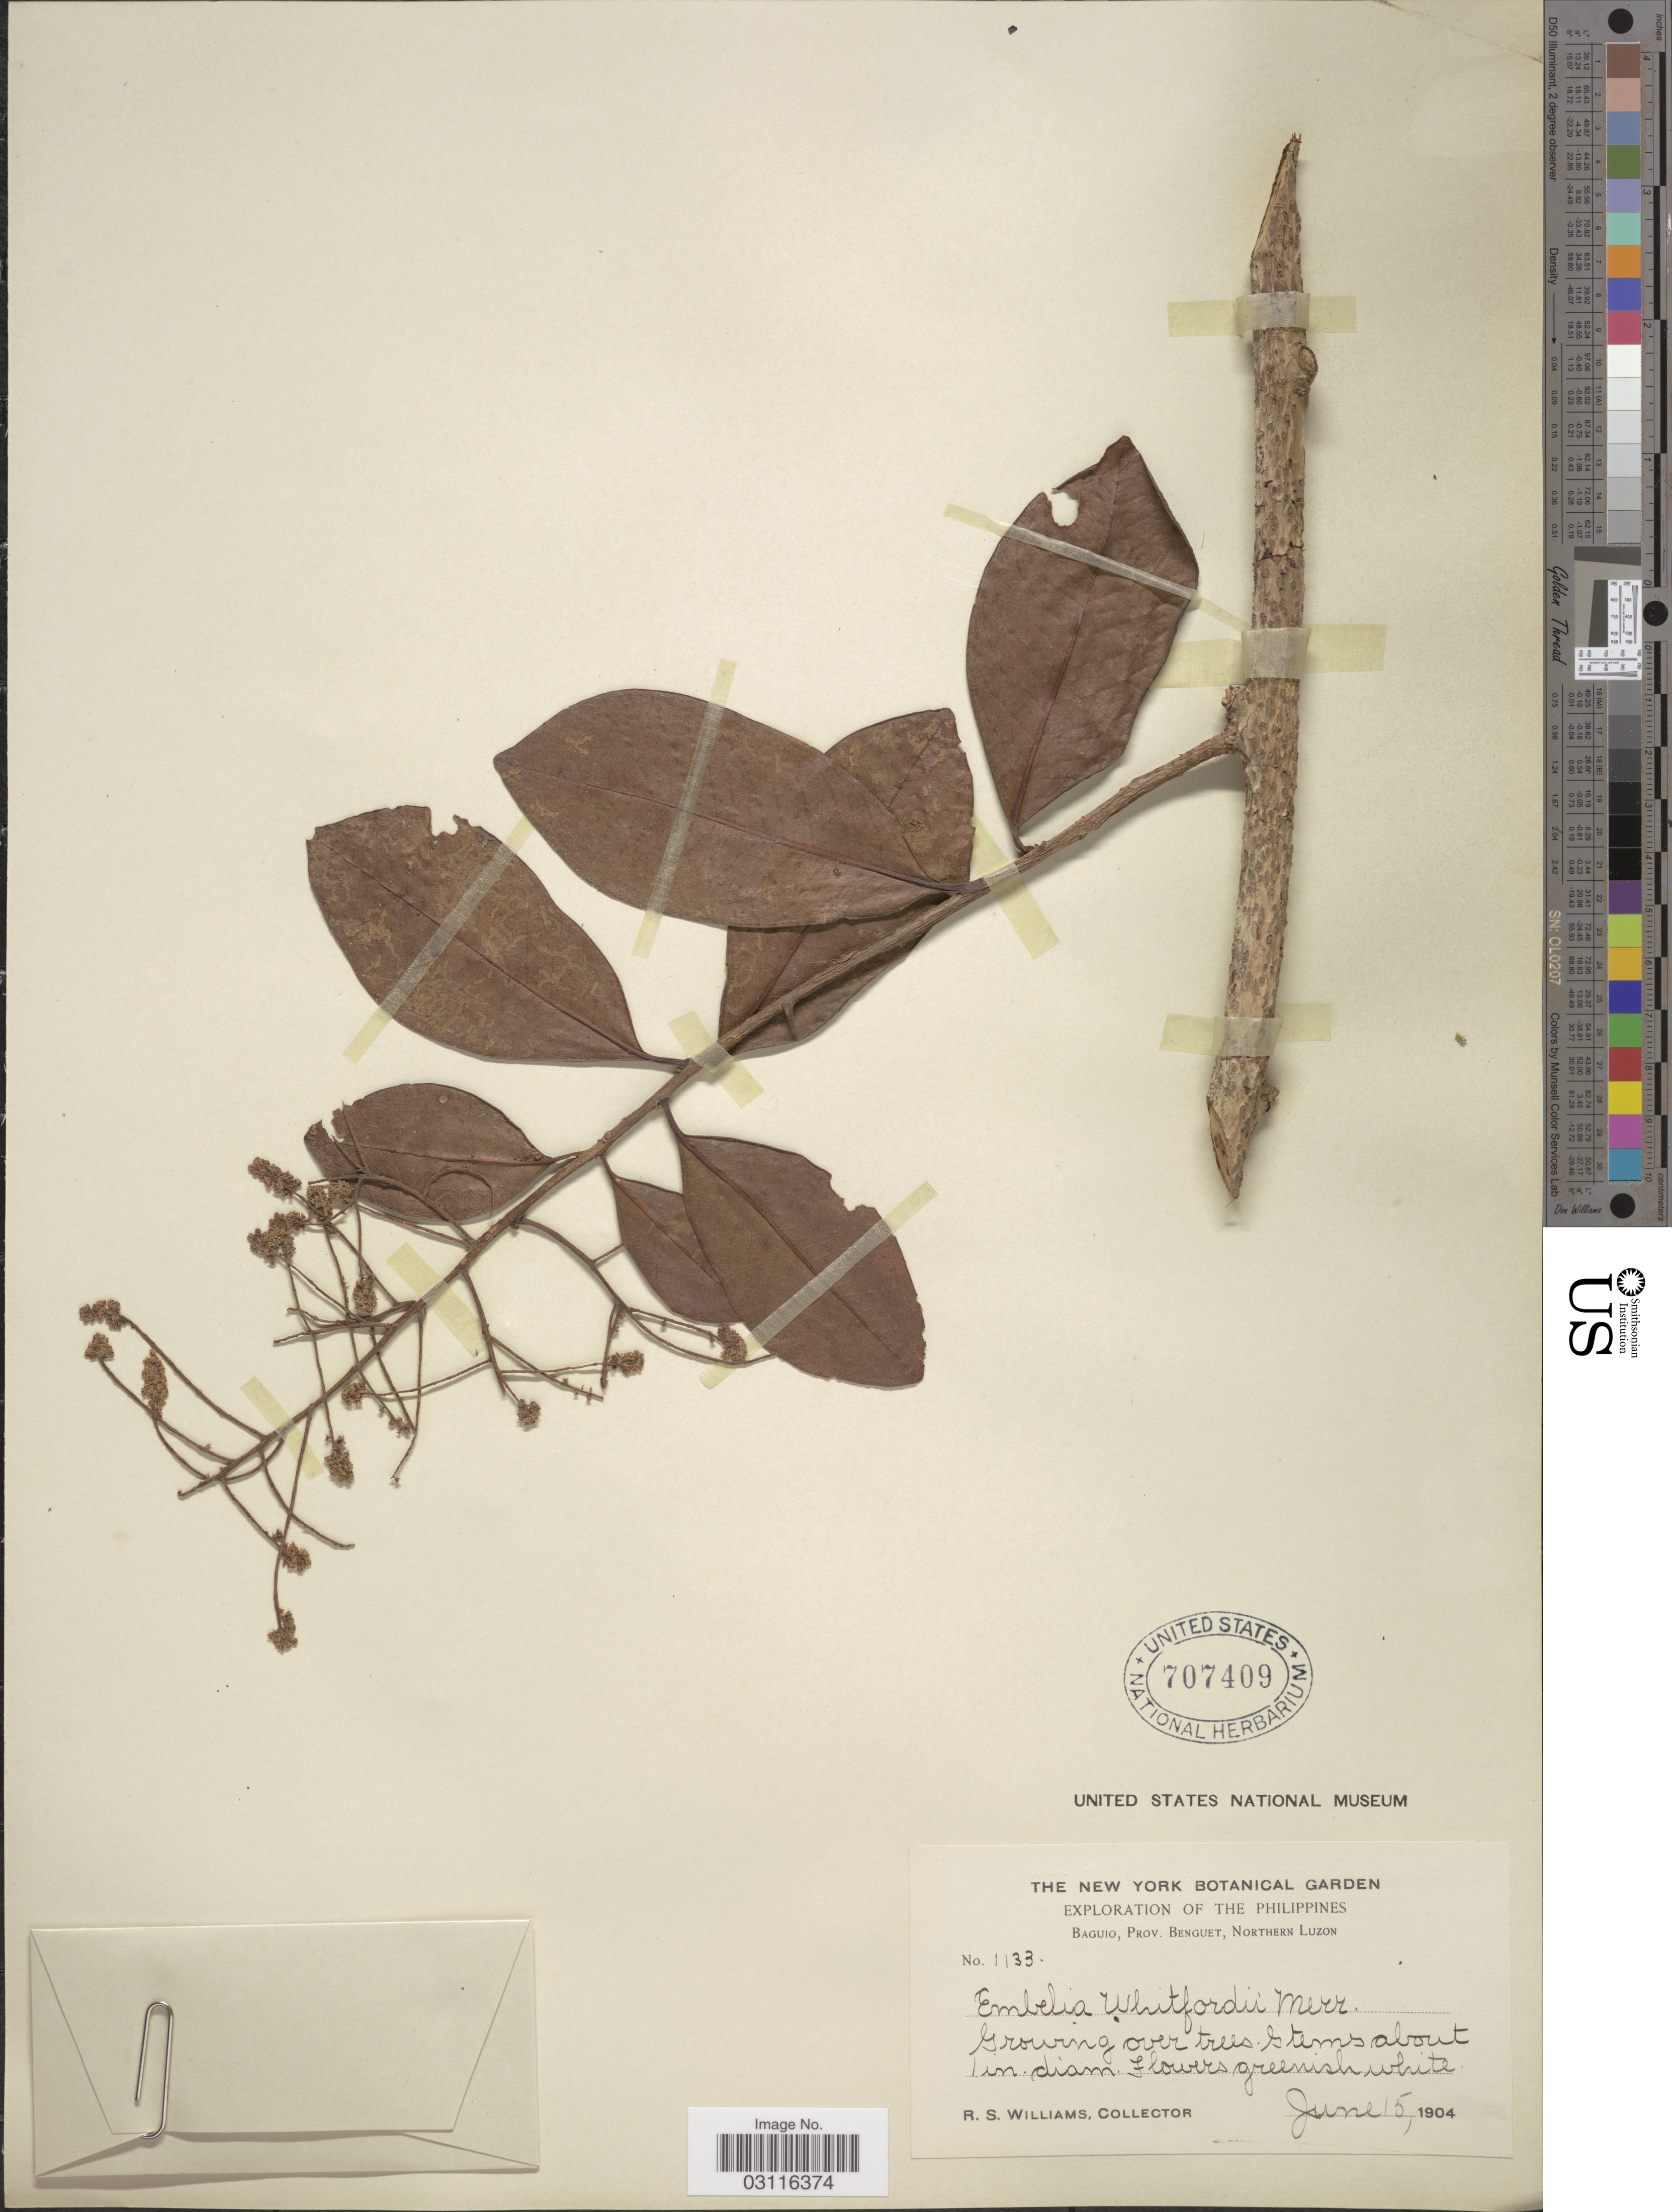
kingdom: Plantae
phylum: Tracheophyta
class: Magnoliopsida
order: Ericales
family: Primulaceae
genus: Embelia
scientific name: Embelia whitfordii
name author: Merr.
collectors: R. S. Williams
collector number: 1133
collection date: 1904-06-15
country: Philippines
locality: Baguio, Prov. Benguet, Northern Luzon.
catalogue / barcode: US 707409